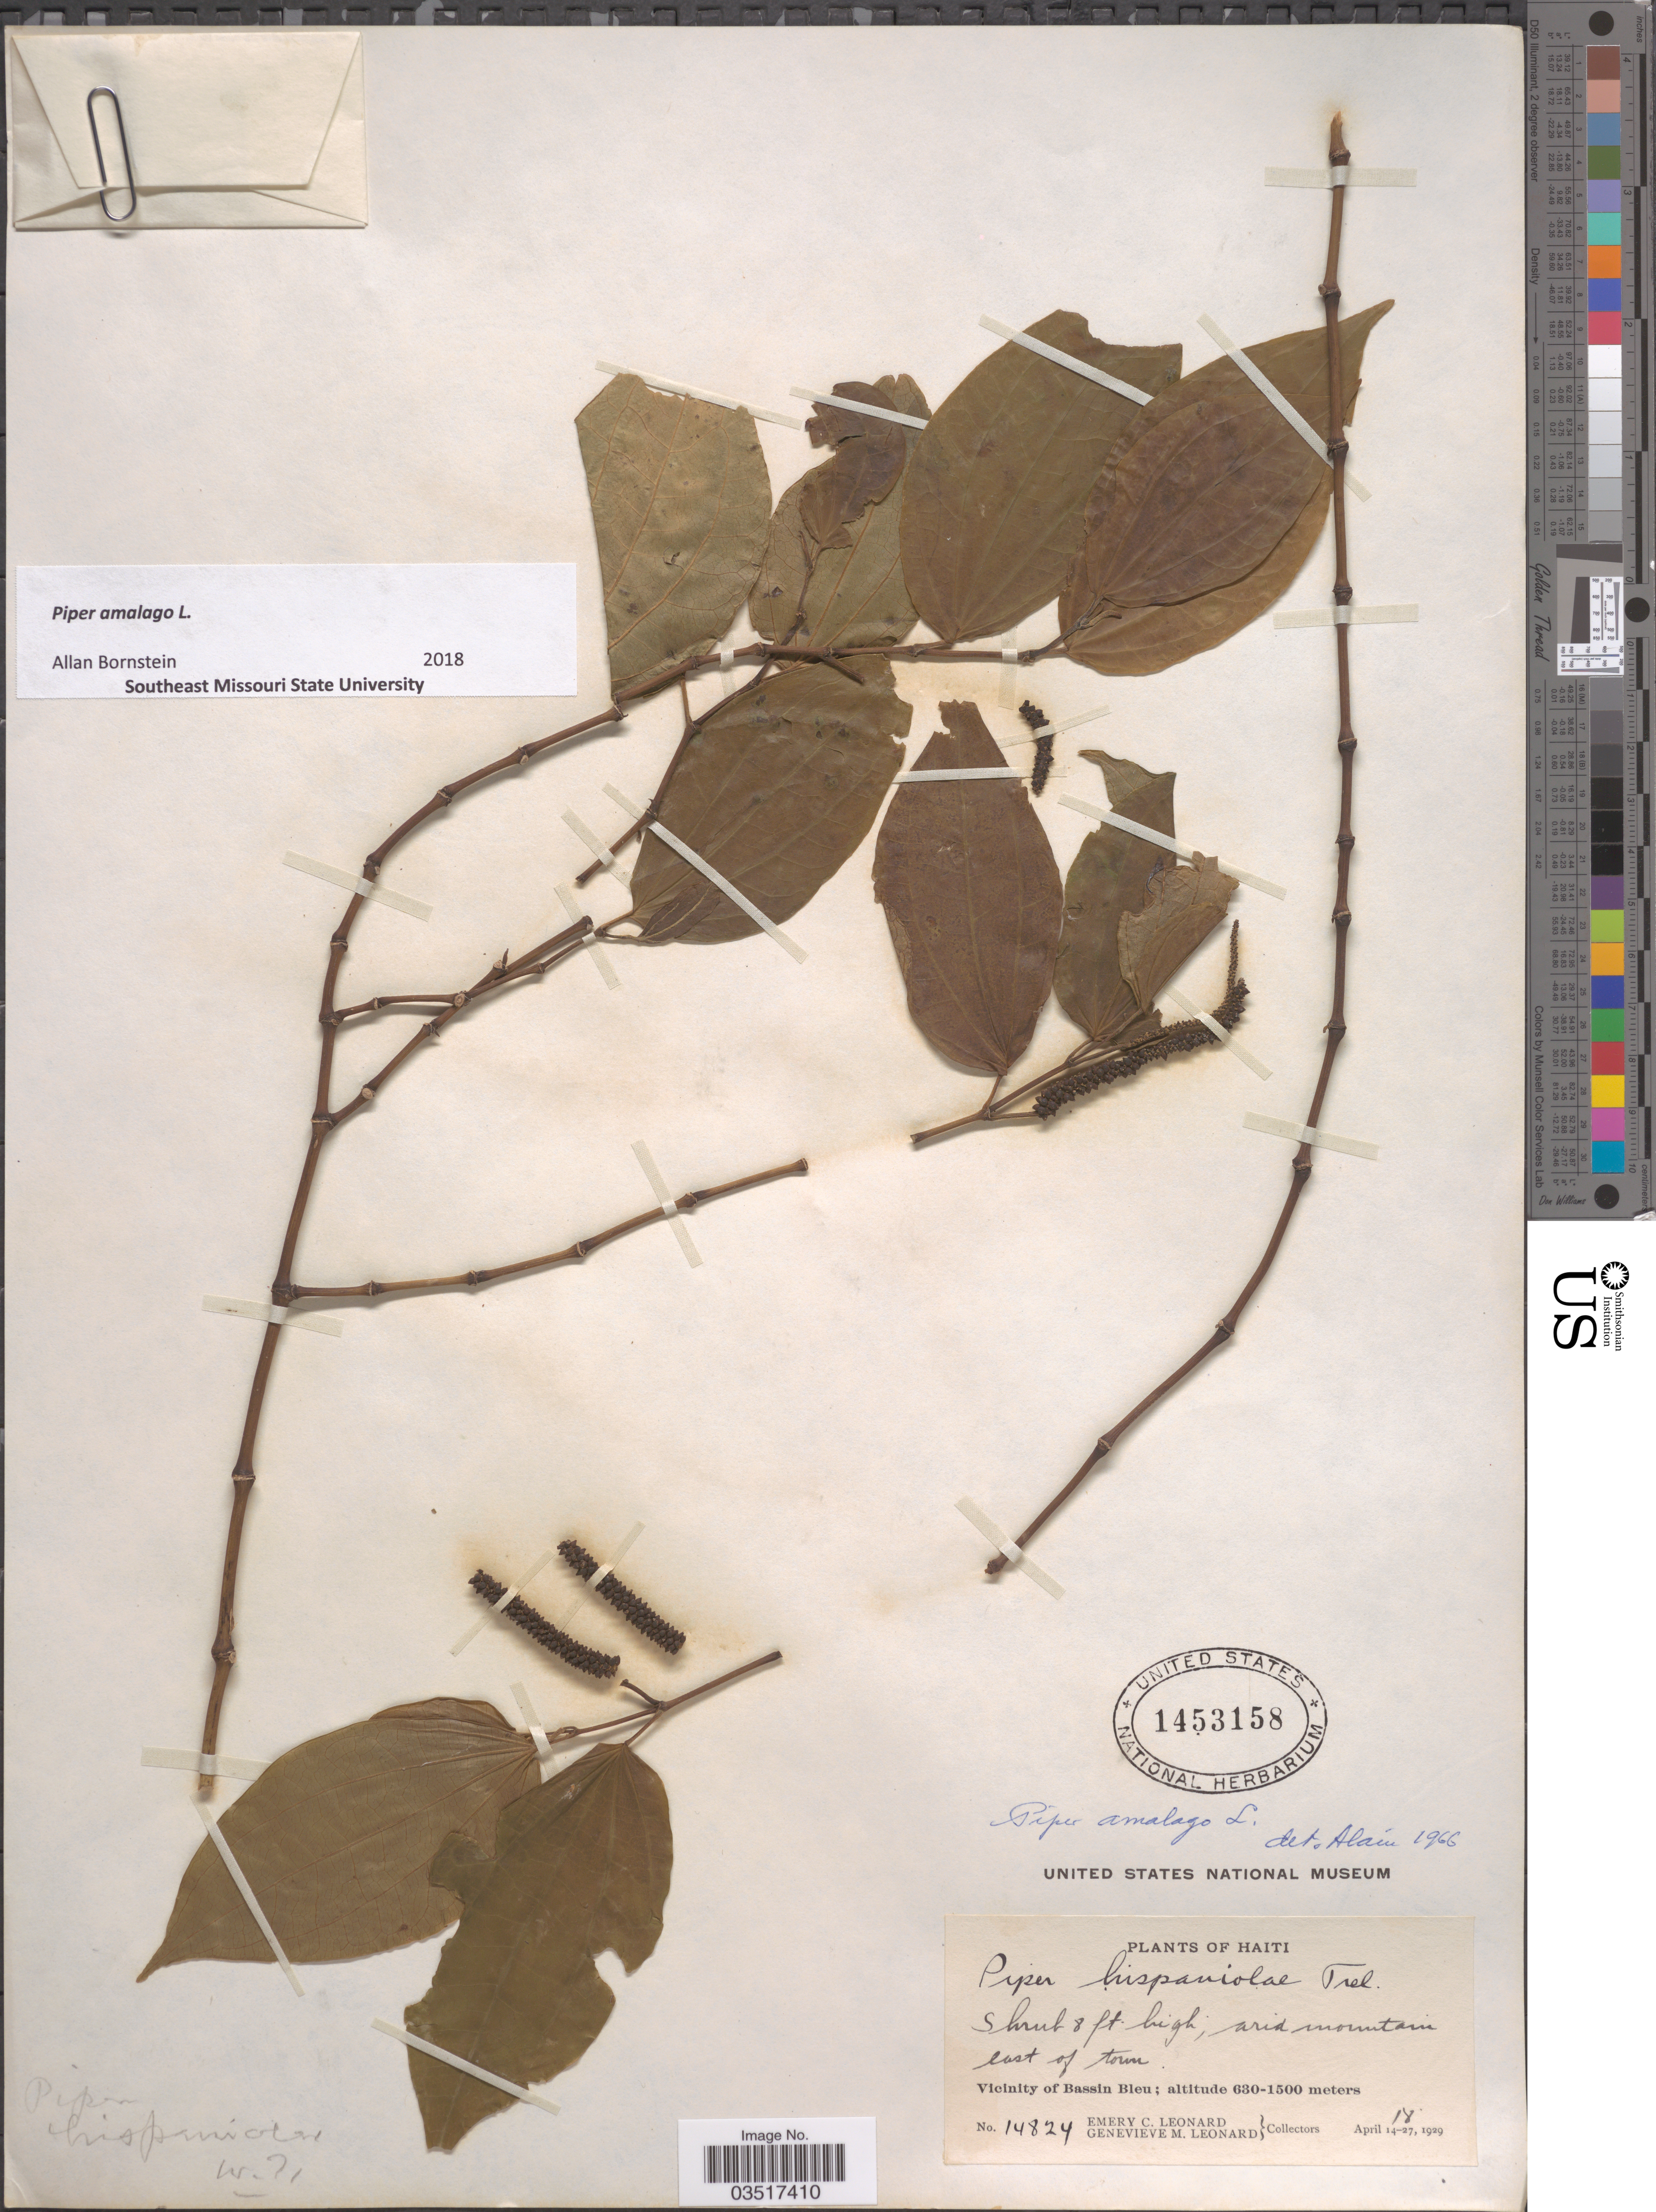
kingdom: Plantae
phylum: Tracheophyta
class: Magnoliopsida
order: Piperales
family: Piperaceae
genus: Piper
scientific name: Piper amalago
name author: L.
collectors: E. C. Leonard & G. M. Leonard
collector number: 14824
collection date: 1929-04-18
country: Haiti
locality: Mountain east of town. Vicinity of Bassin Blue.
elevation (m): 630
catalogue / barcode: US 1453158